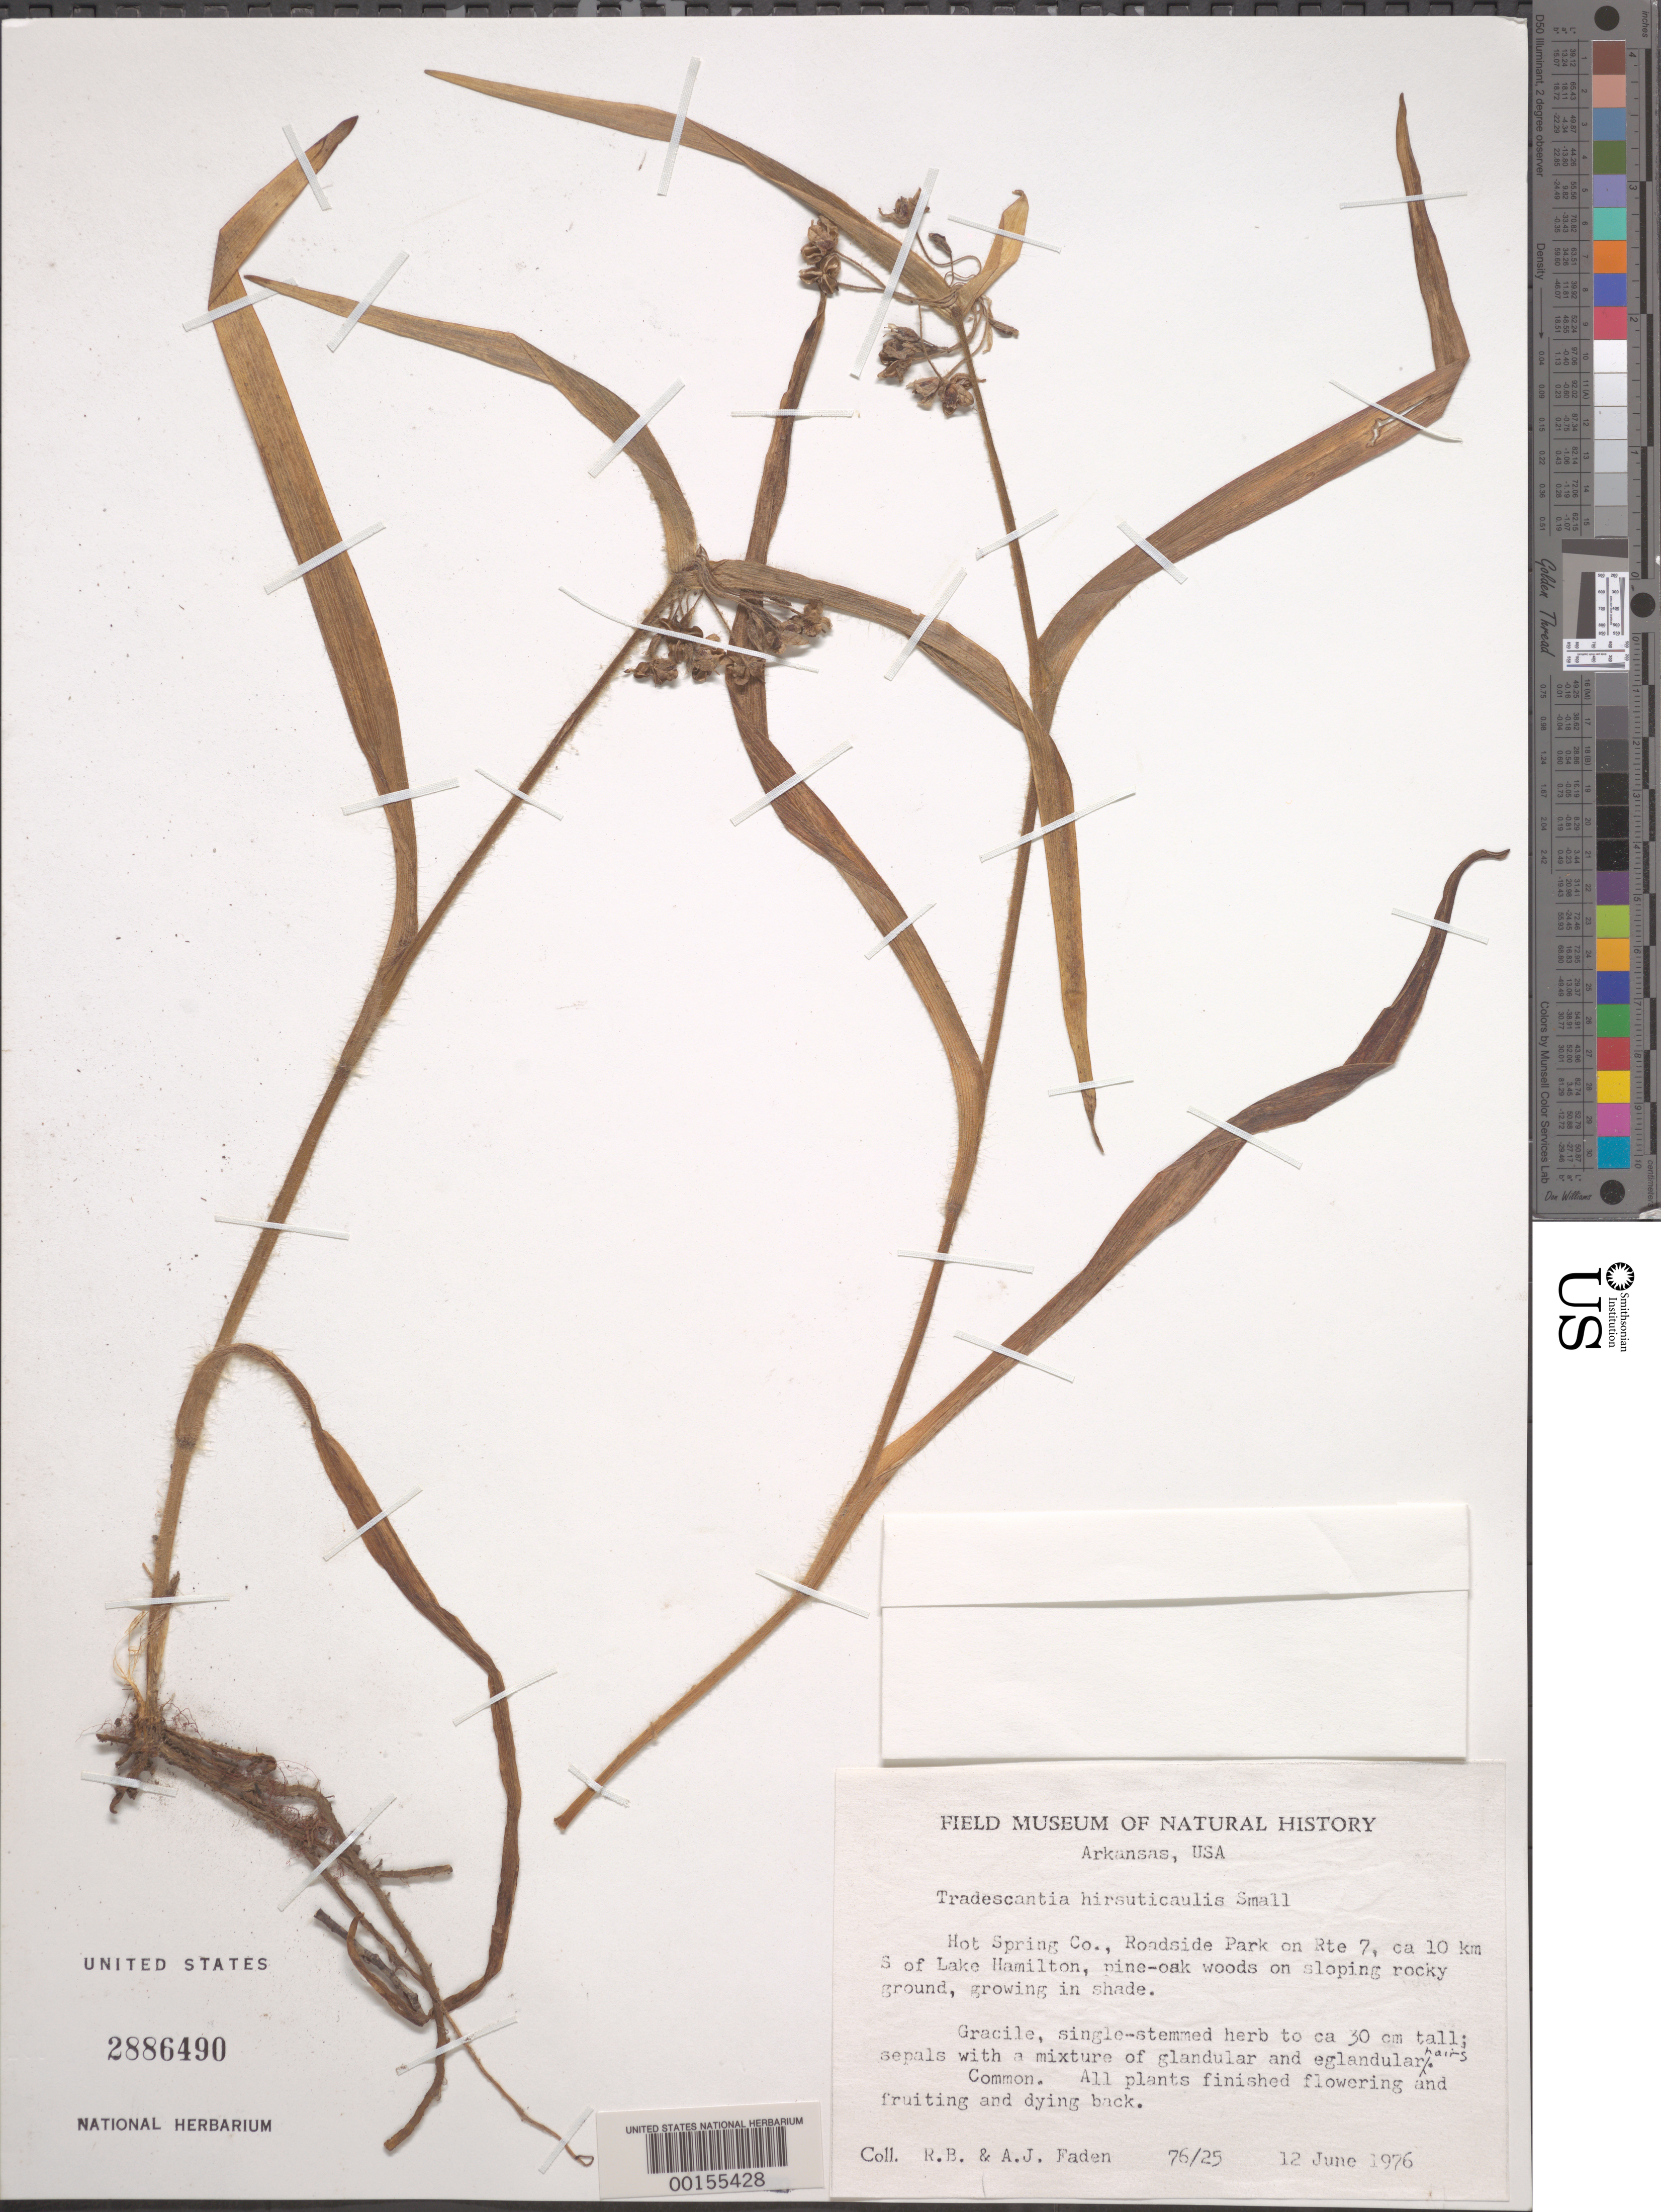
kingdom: Plantae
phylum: Tracheophyta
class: Liliopsida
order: Commelinales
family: Commelinaceae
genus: Tradescantia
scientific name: Tradescantia hirsuticaulis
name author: Small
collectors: R. B. Faden & A. J. Faden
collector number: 76/25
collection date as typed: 12 Jun 1976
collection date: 1976-06-12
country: United States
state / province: Arkansas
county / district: Hot Spring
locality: S of lake hamilton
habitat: Shaded pine-oak woods on rocky slope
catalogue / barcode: US 2886490